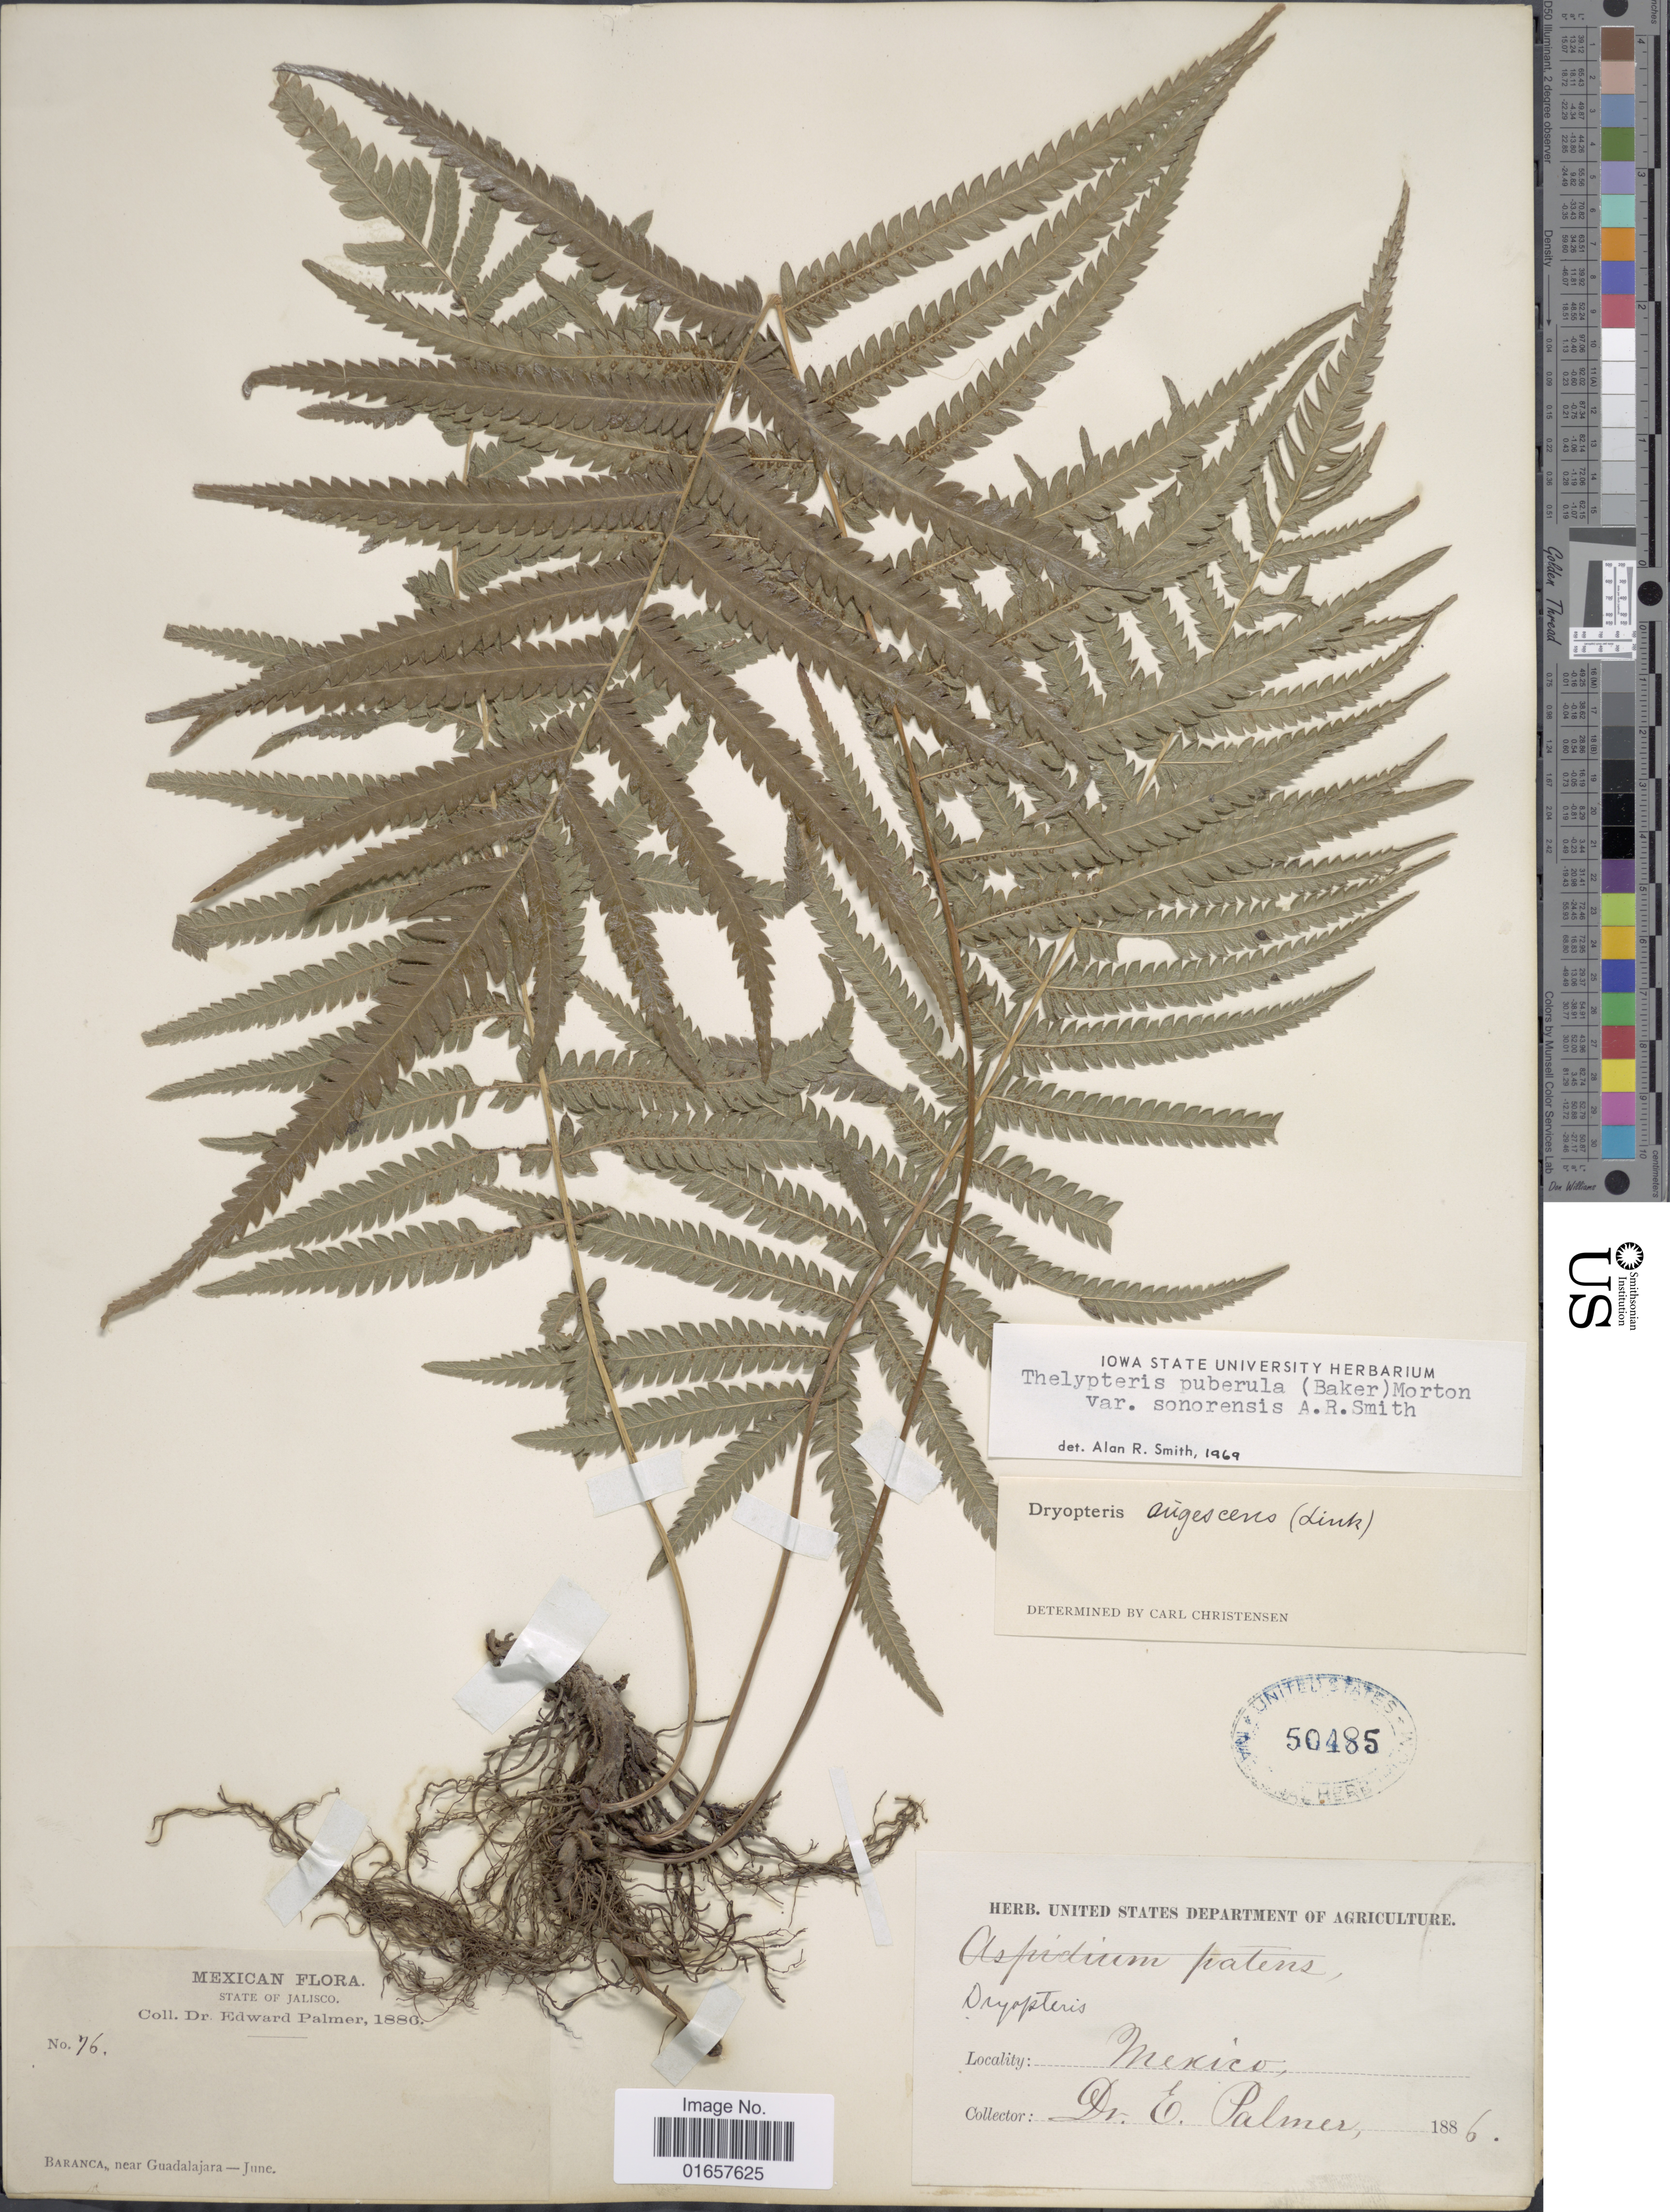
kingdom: Plantae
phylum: Tracheophyta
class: Polypodiopsida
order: Polypodiales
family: Thelypteridaceae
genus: Christella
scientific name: Christella puberula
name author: (Baker) Á. Löve & D. Löve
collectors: E. Palmer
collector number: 76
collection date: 1886-06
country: Mexico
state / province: Jalisco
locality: Mexico, Baranca, near Guadalajara, Mexican.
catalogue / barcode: US 50485